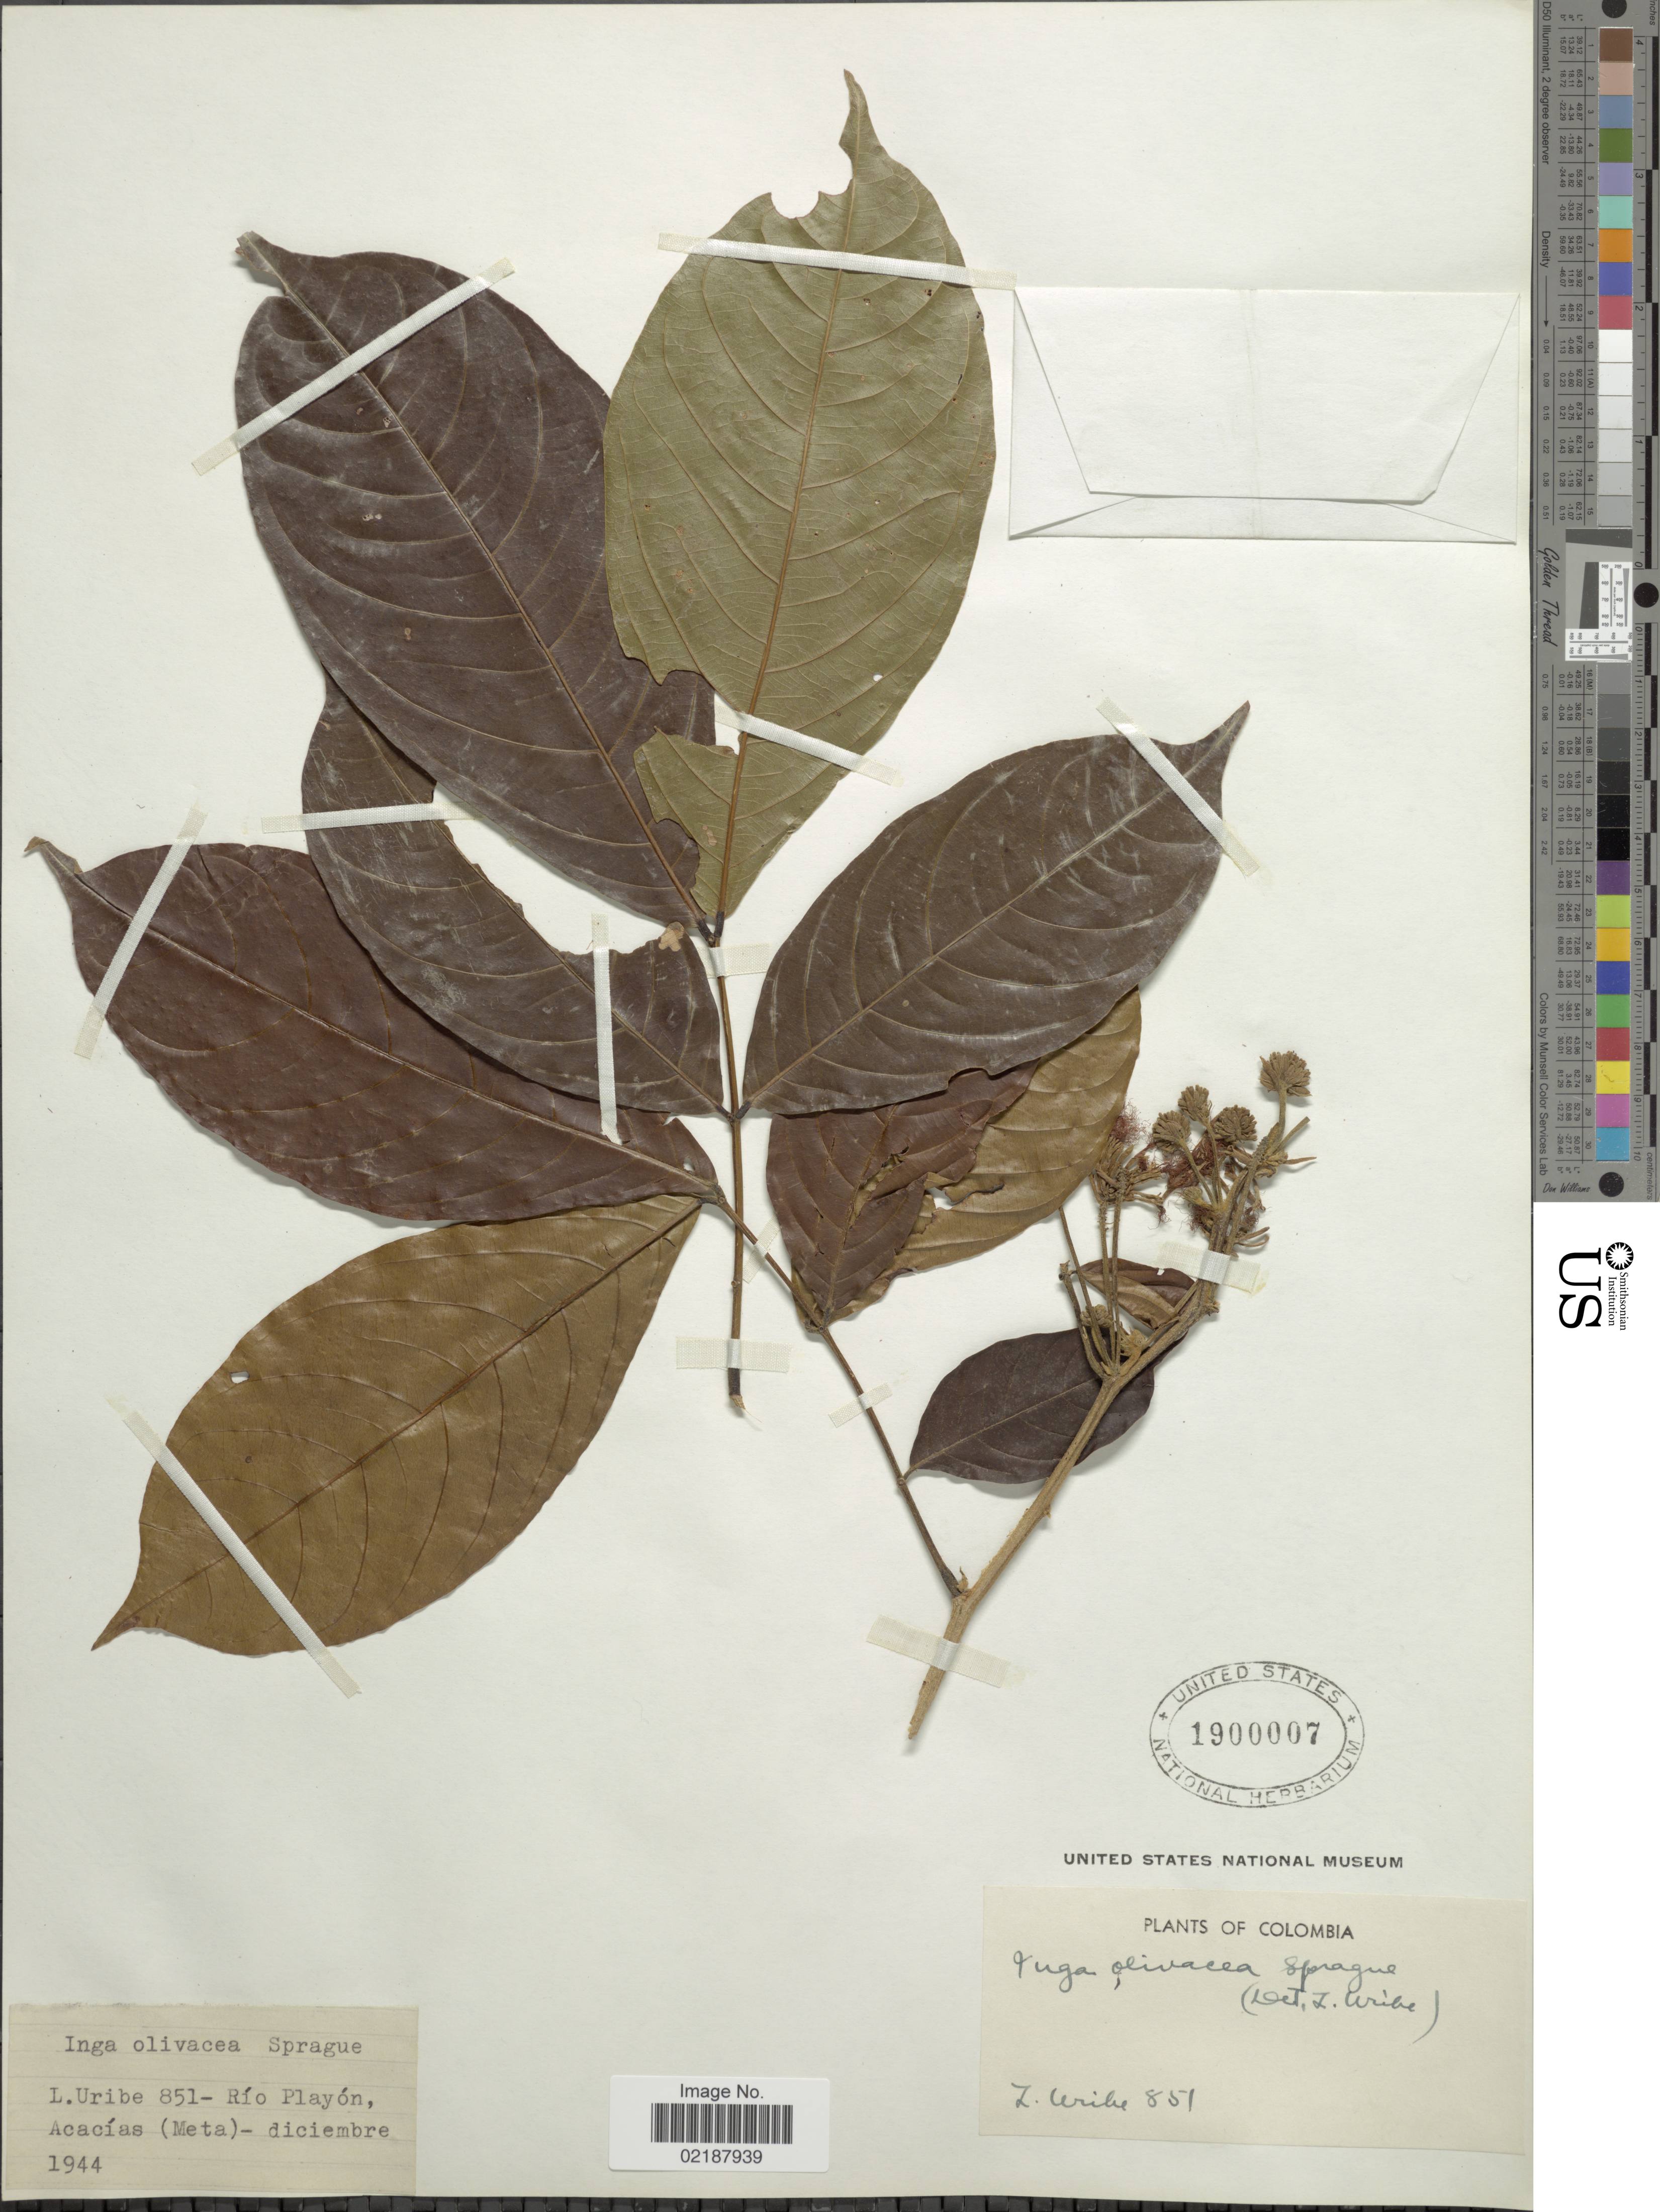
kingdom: Plantae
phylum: Tracheophyta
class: Magnoliopsida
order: Fabales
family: Fabaceae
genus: Inga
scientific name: Inga gracilior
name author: Sprague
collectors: L. Uribe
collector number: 851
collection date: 1944-12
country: Colombia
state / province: Meta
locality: Rio Playon, Acacias (Meta)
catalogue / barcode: US 1900007